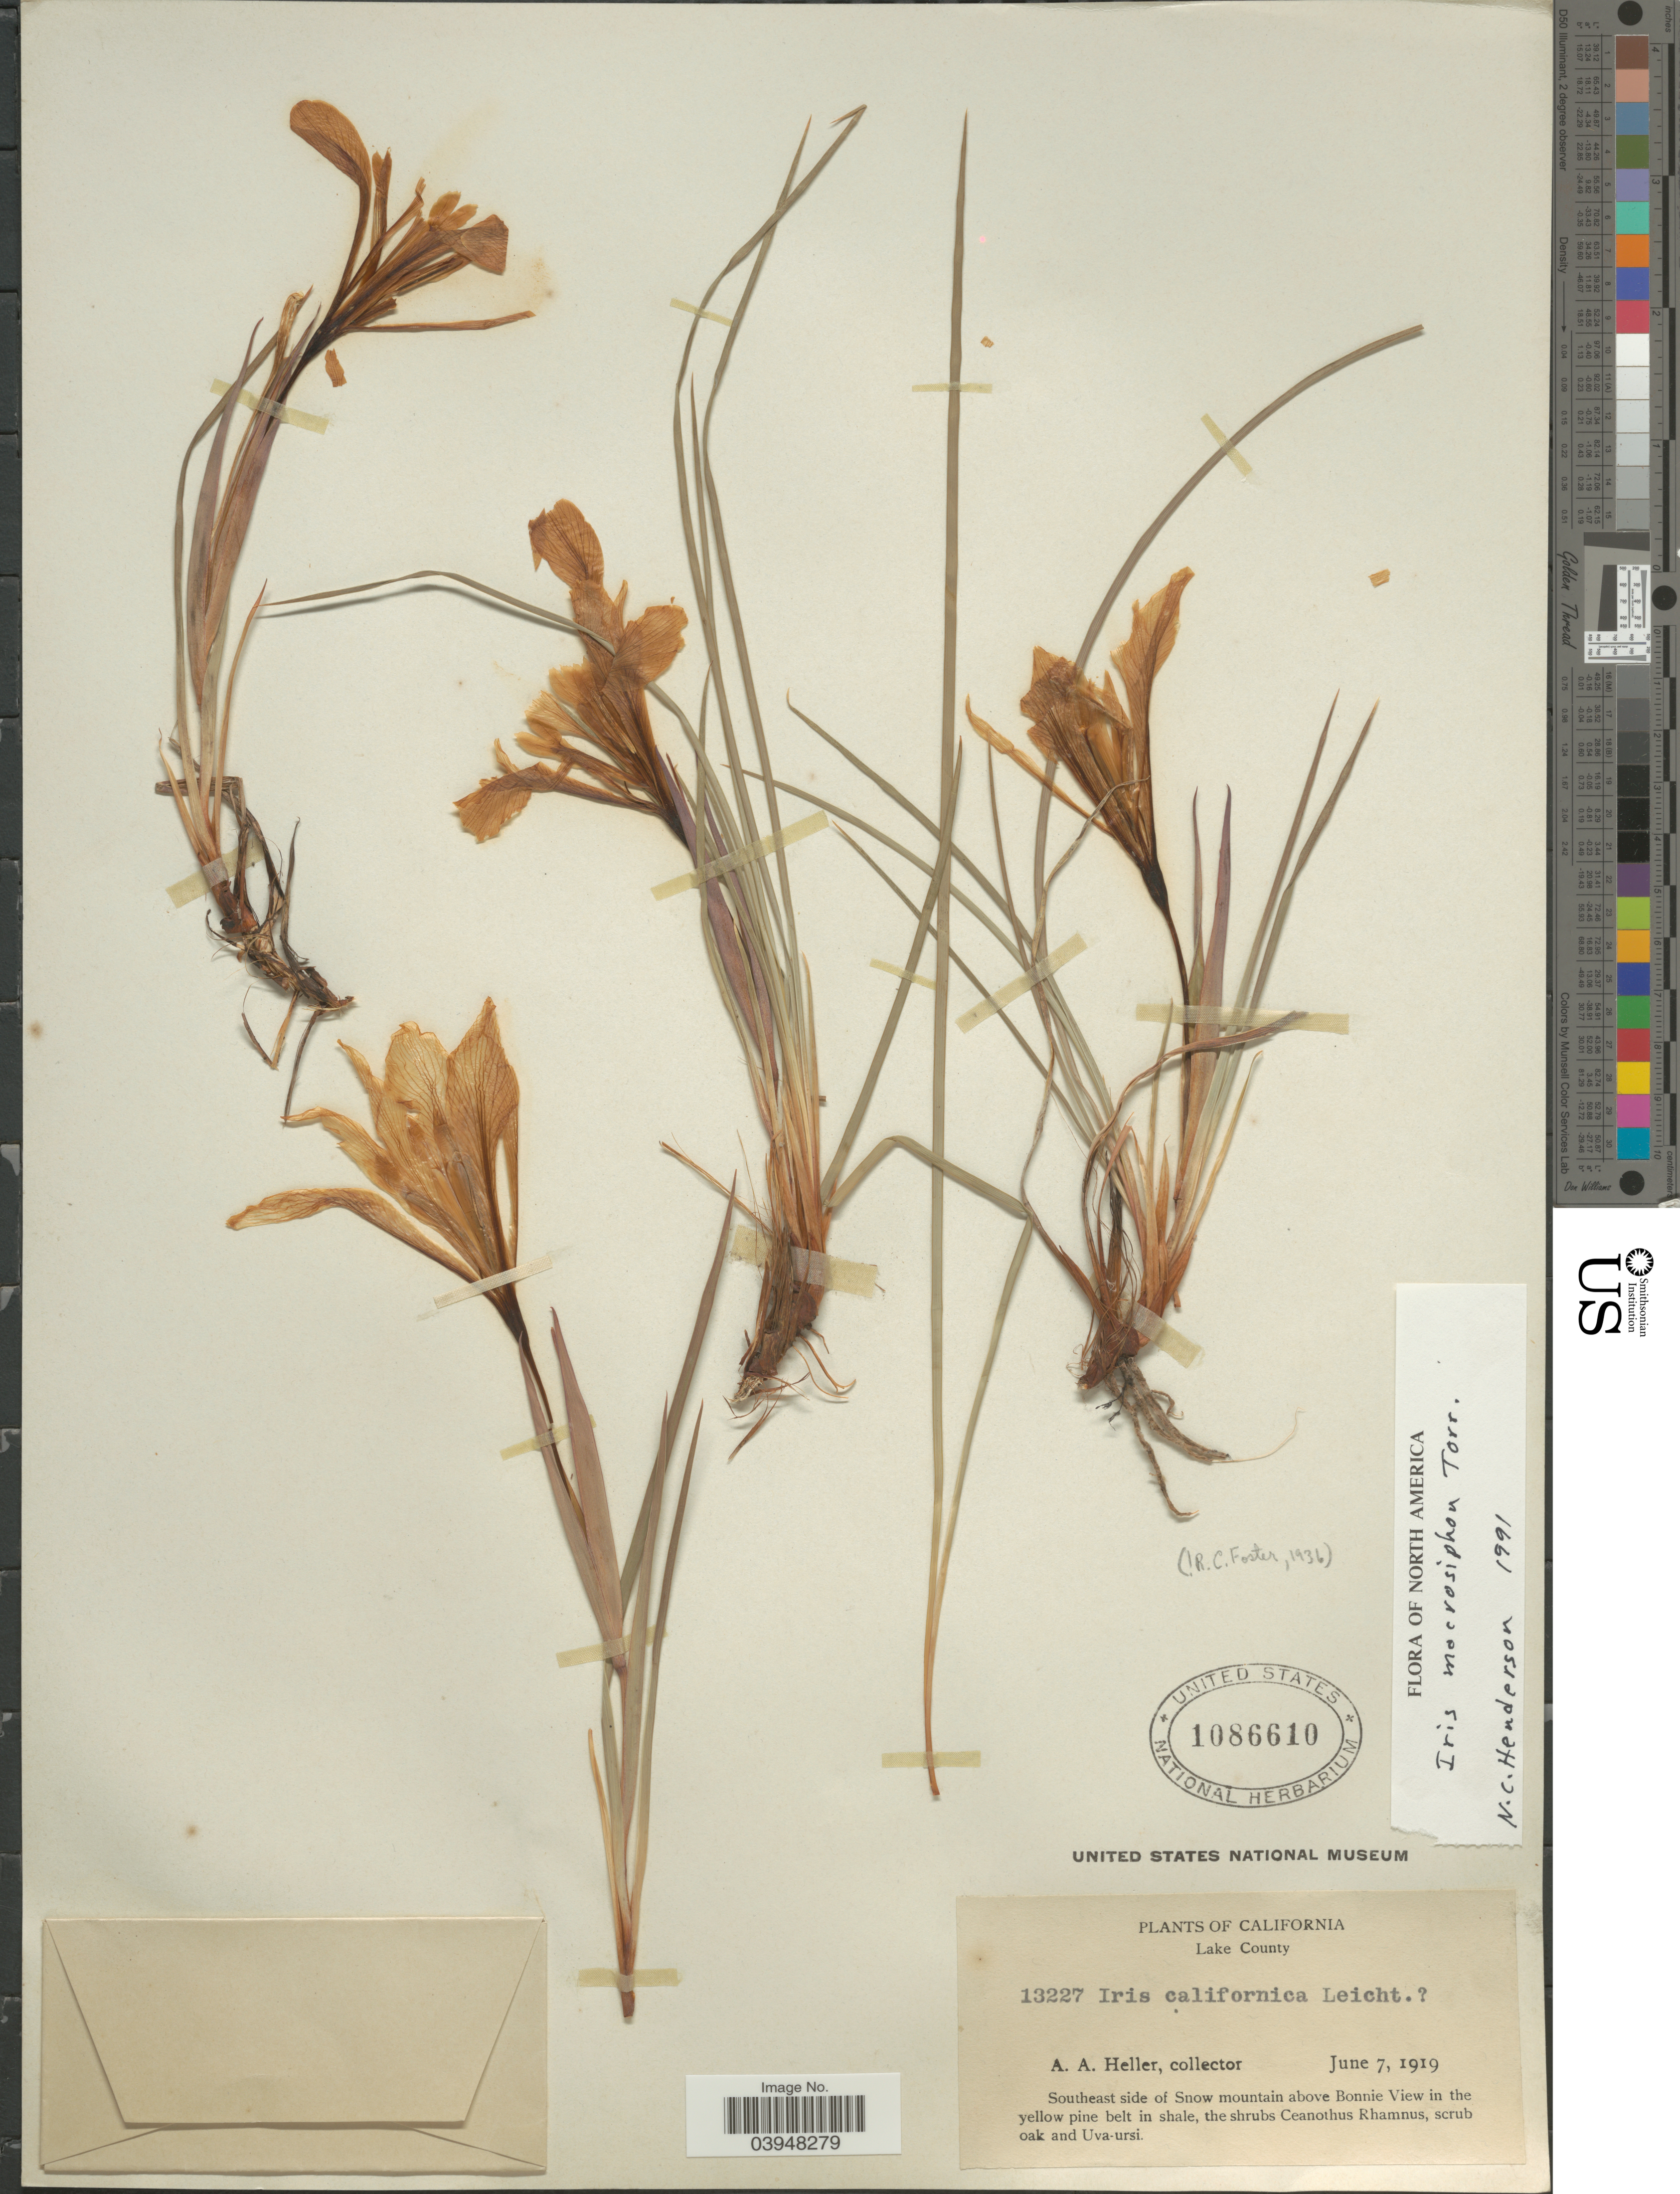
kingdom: Plantae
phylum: Tracheophyta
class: Liliopsida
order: Asparagales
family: Iridaceae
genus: Iris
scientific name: Iris californica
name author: Leichtlin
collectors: A. A. Heller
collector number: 13227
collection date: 1919-06-07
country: United States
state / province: California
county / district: Lake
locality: Lake County. Southeast side of Snow mountain above Bonnie View in the yellow pine belt in shale.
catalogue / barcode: US 1086610